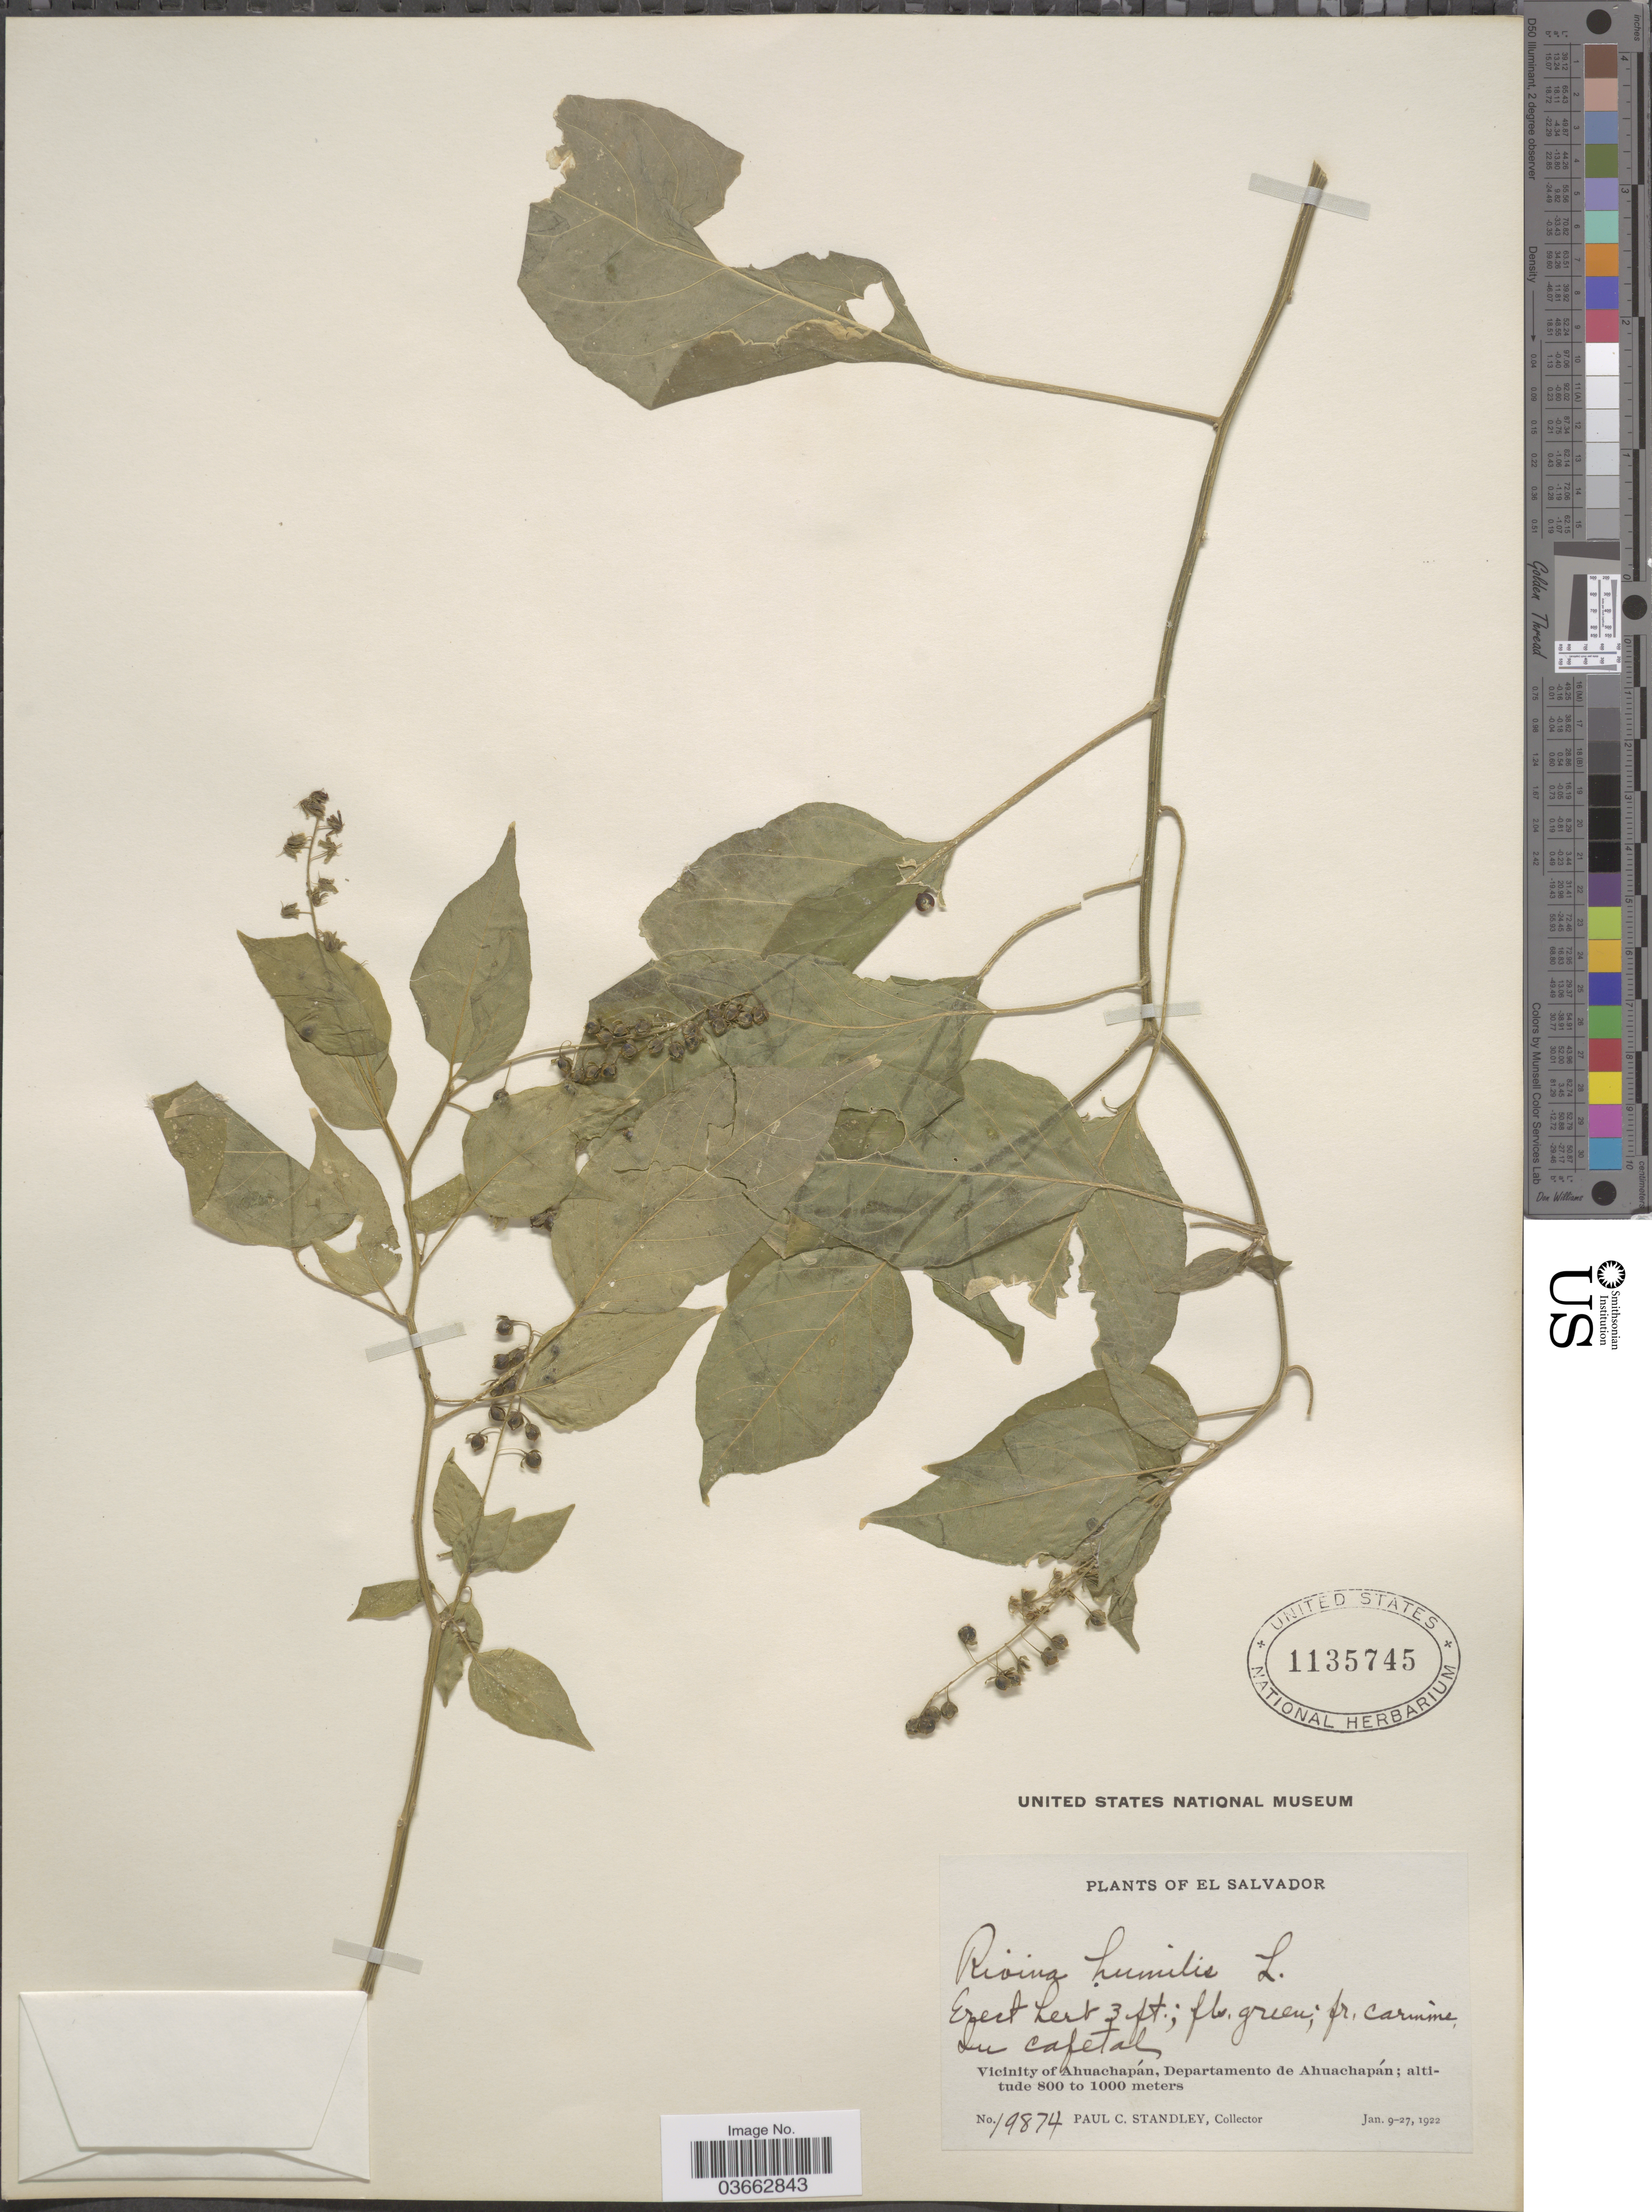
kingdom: Plantae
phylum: Tracheophyta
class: Magnoliopsida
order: Caryophyllales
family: Phytolaccaceae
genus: Rivina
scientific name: Rivina humilis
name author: L.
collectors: P. C. Standley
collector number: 19874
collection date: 1922-01-09/1922-01-27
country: El Salvador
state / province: Ahuachapan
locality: Vicinity of Ahuachapán, Departamento de Ahuachapán. In cafetal.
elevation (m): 800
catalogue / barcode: US 1135745